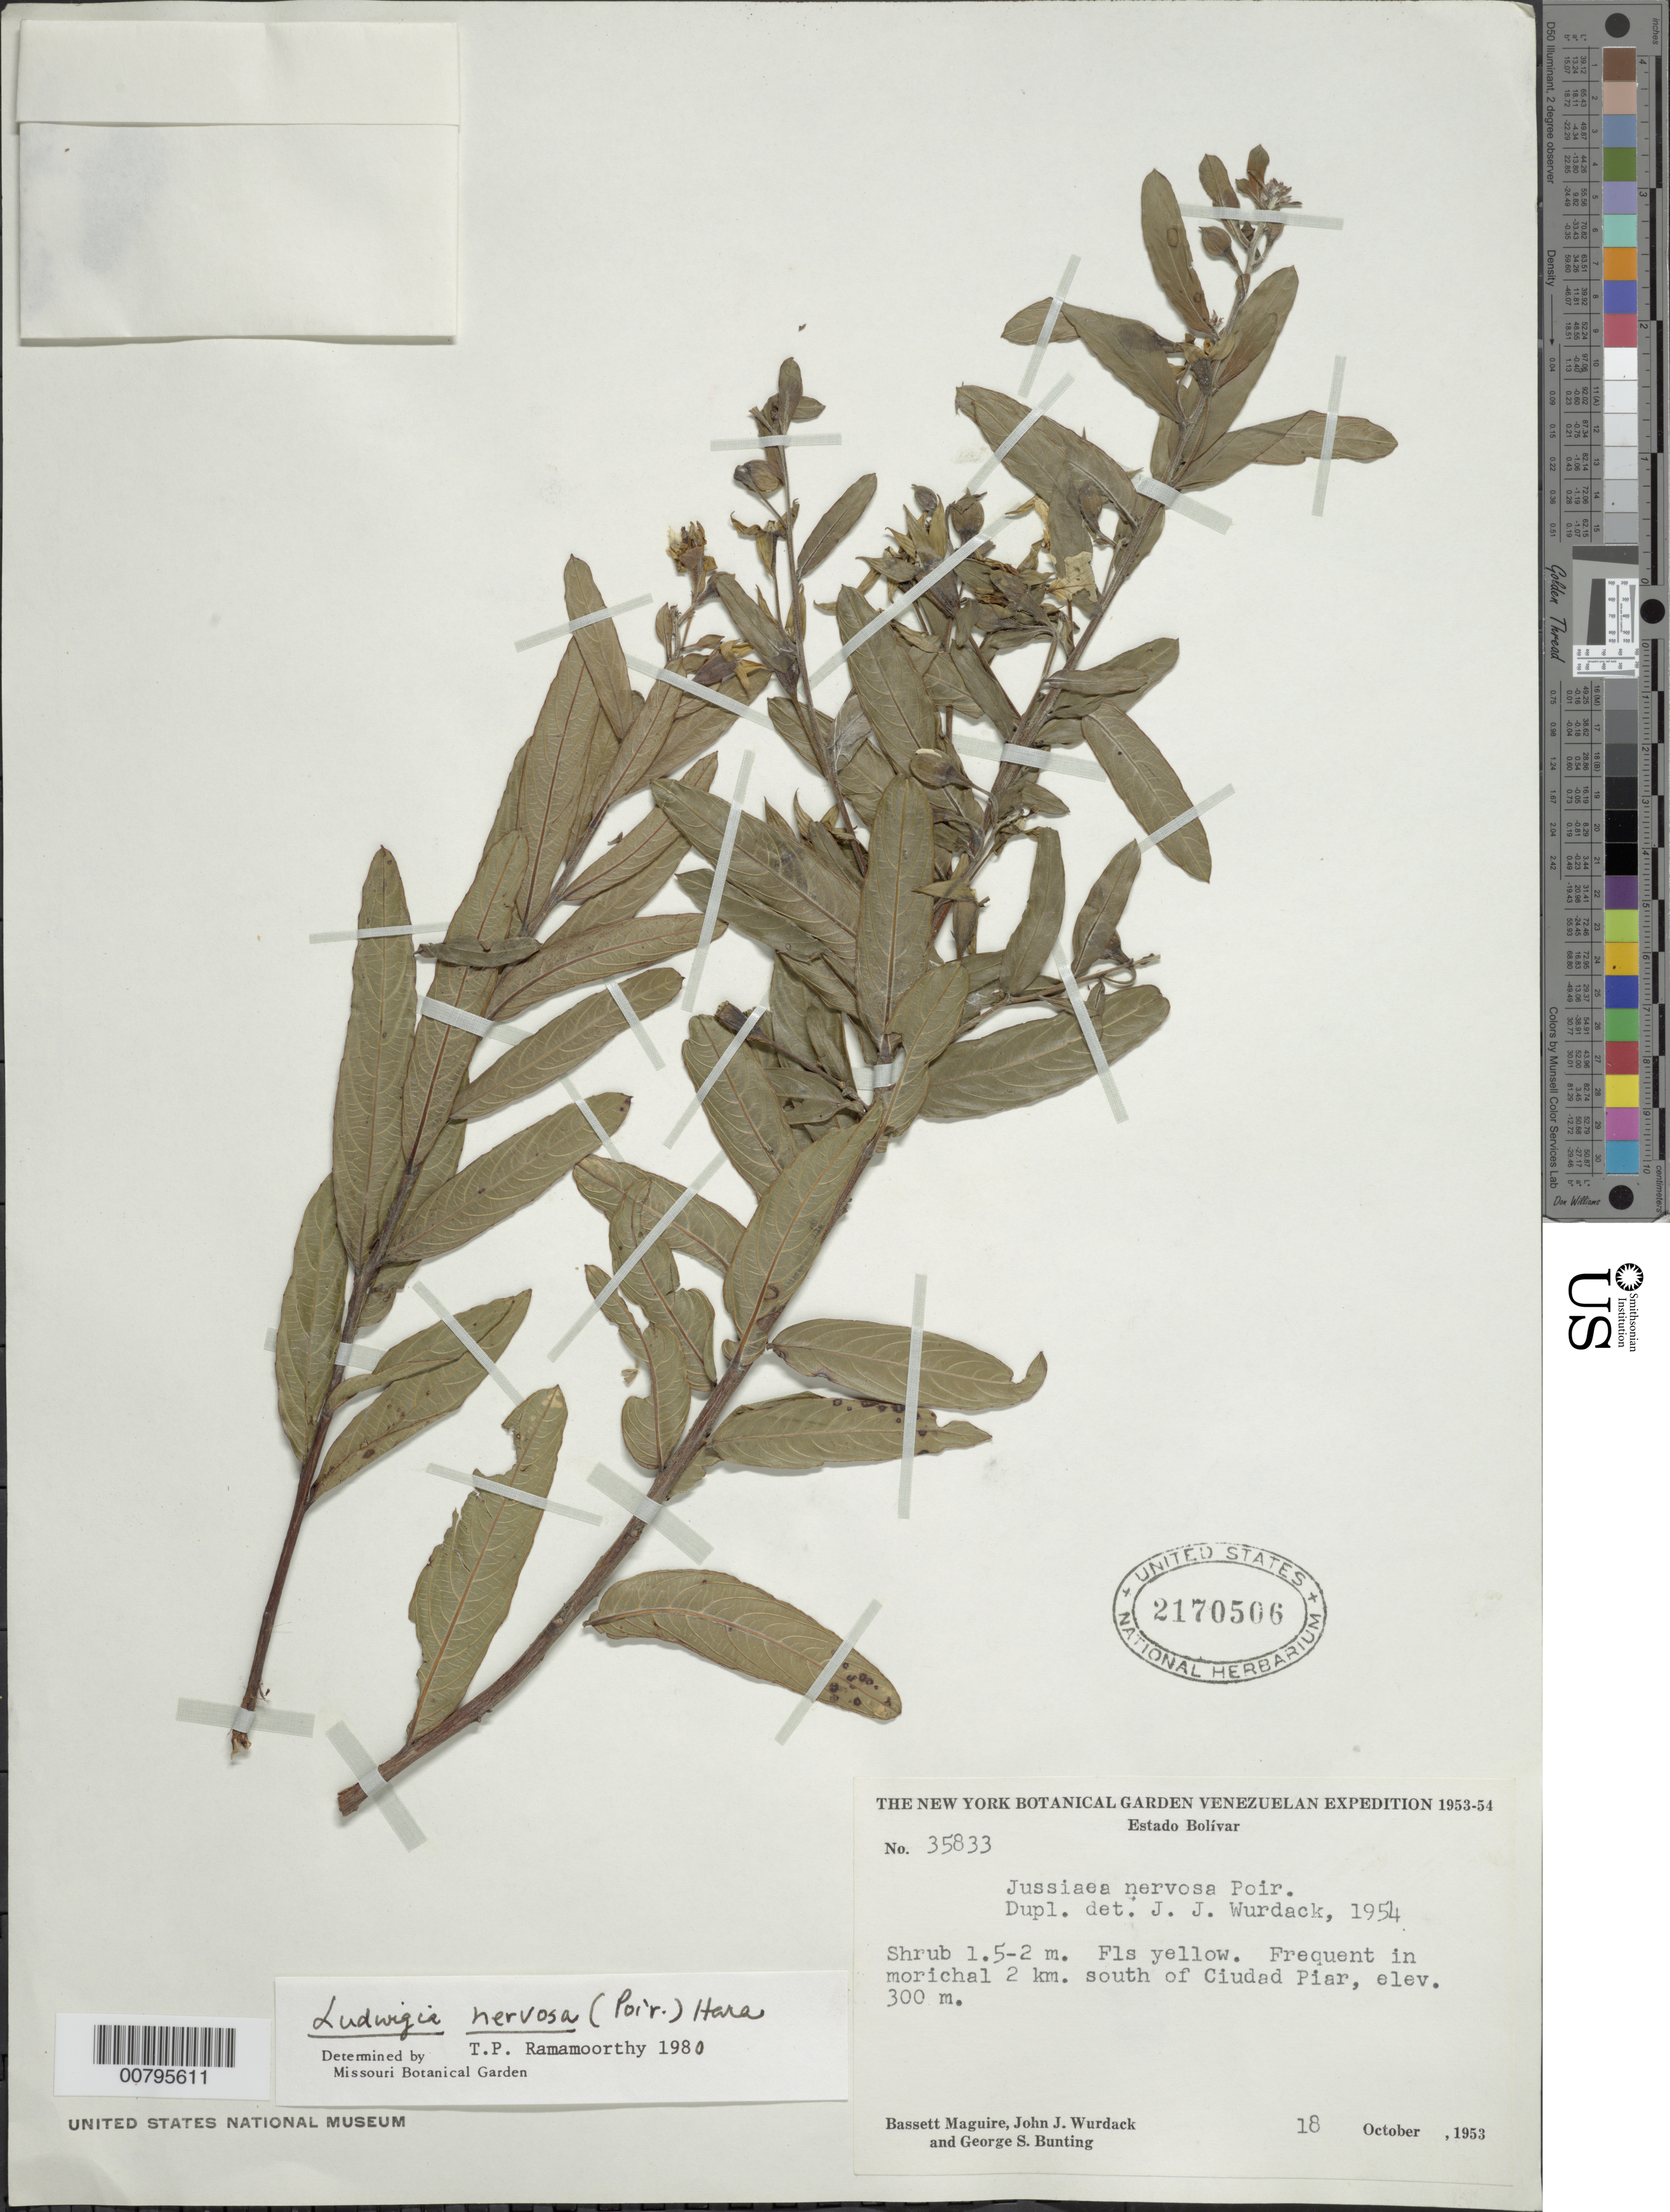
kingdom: Plantae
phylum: Tracheophyta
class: Magnoliopsida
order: Myrtales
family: Onagraceae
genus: Ludwigia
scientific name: Ludwigia nervosa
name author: (Poir.) H. Hara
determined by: Ramamoorthy, T. P.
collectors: B. Maguire, J. J. Wurdack & G. S. Bunting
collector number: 35833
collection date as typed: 18-Oct-53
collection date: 1953-10-18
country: Venezuela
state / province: Bolívar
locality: Ciudad Piar, 2 km S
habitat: Morichal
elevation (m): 300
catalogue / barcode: US 2170506